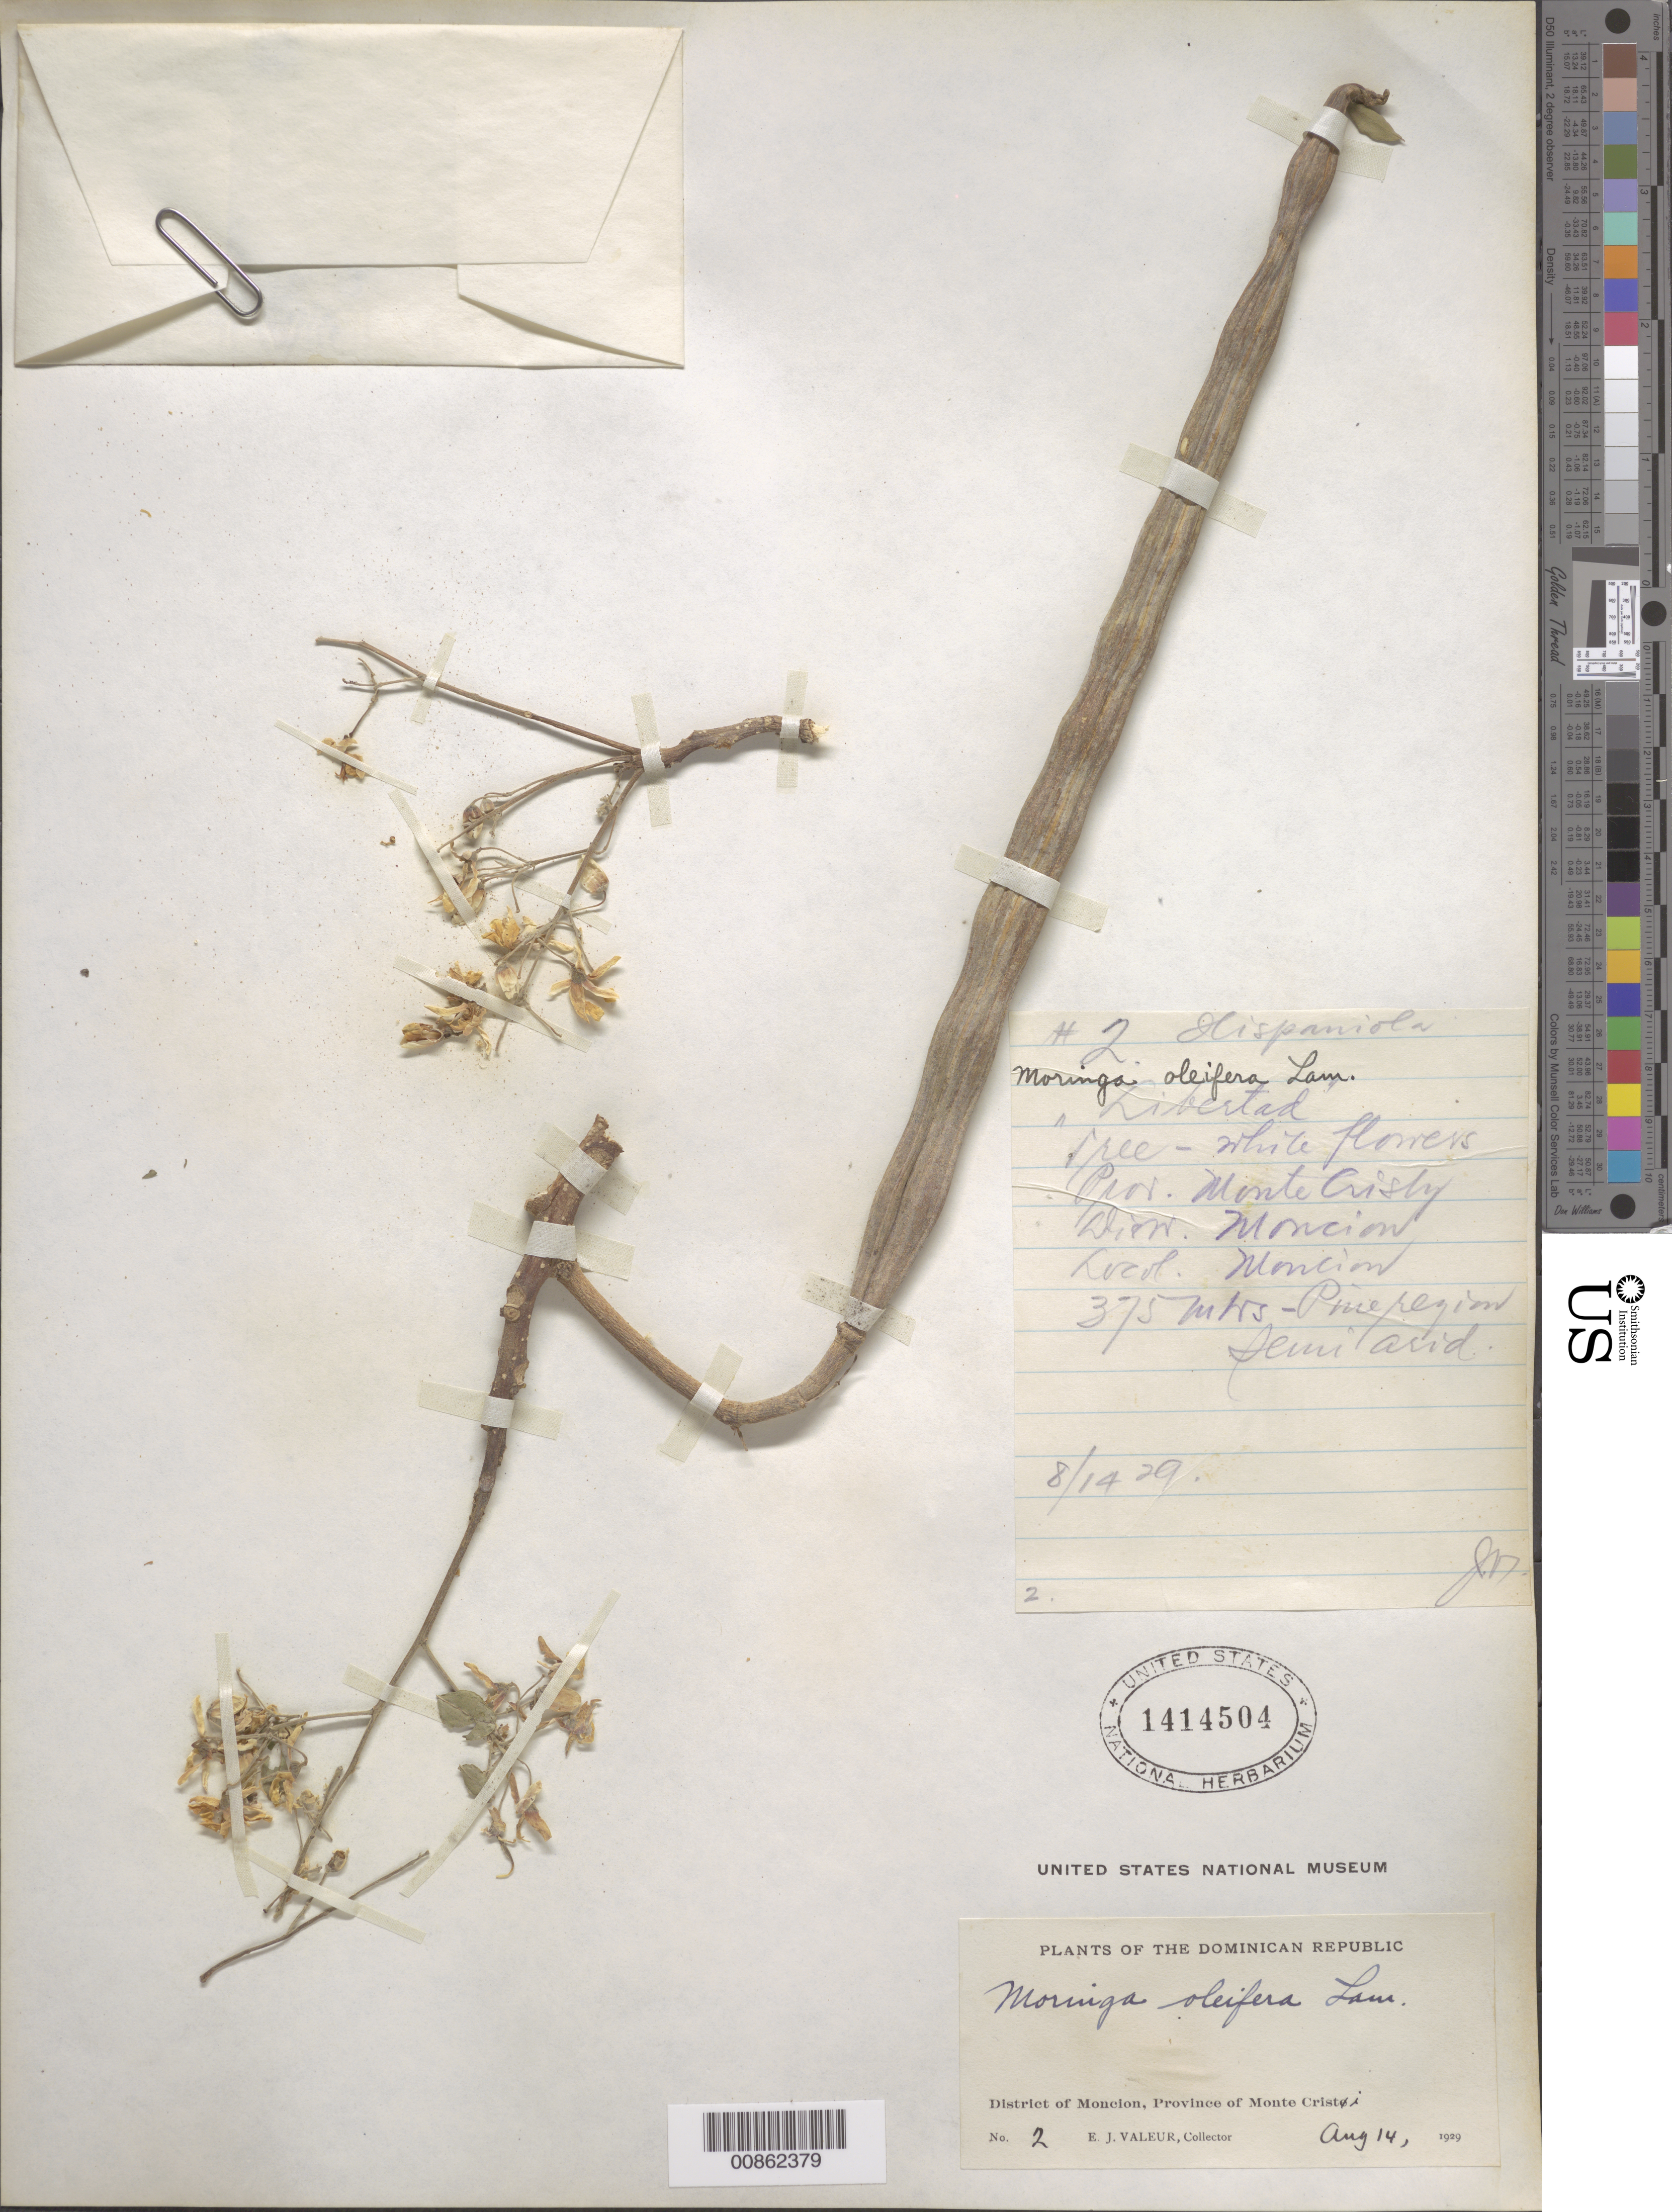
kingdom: Plantae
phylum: Tracheophyta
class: Magnoliopsida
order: Brassicales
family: Moringaceae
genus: Moringa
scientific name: Moringa oleifera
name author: Lam.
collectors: E. Valeur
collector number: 2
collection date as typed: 14 Aug 1929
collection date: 1929-08-14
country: Dominican Republic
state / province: Monte Cristi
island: Hispaniola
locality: Monción, District of Monción.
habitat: Pine region, semiarid.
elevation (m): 375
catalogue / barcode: US 1414504